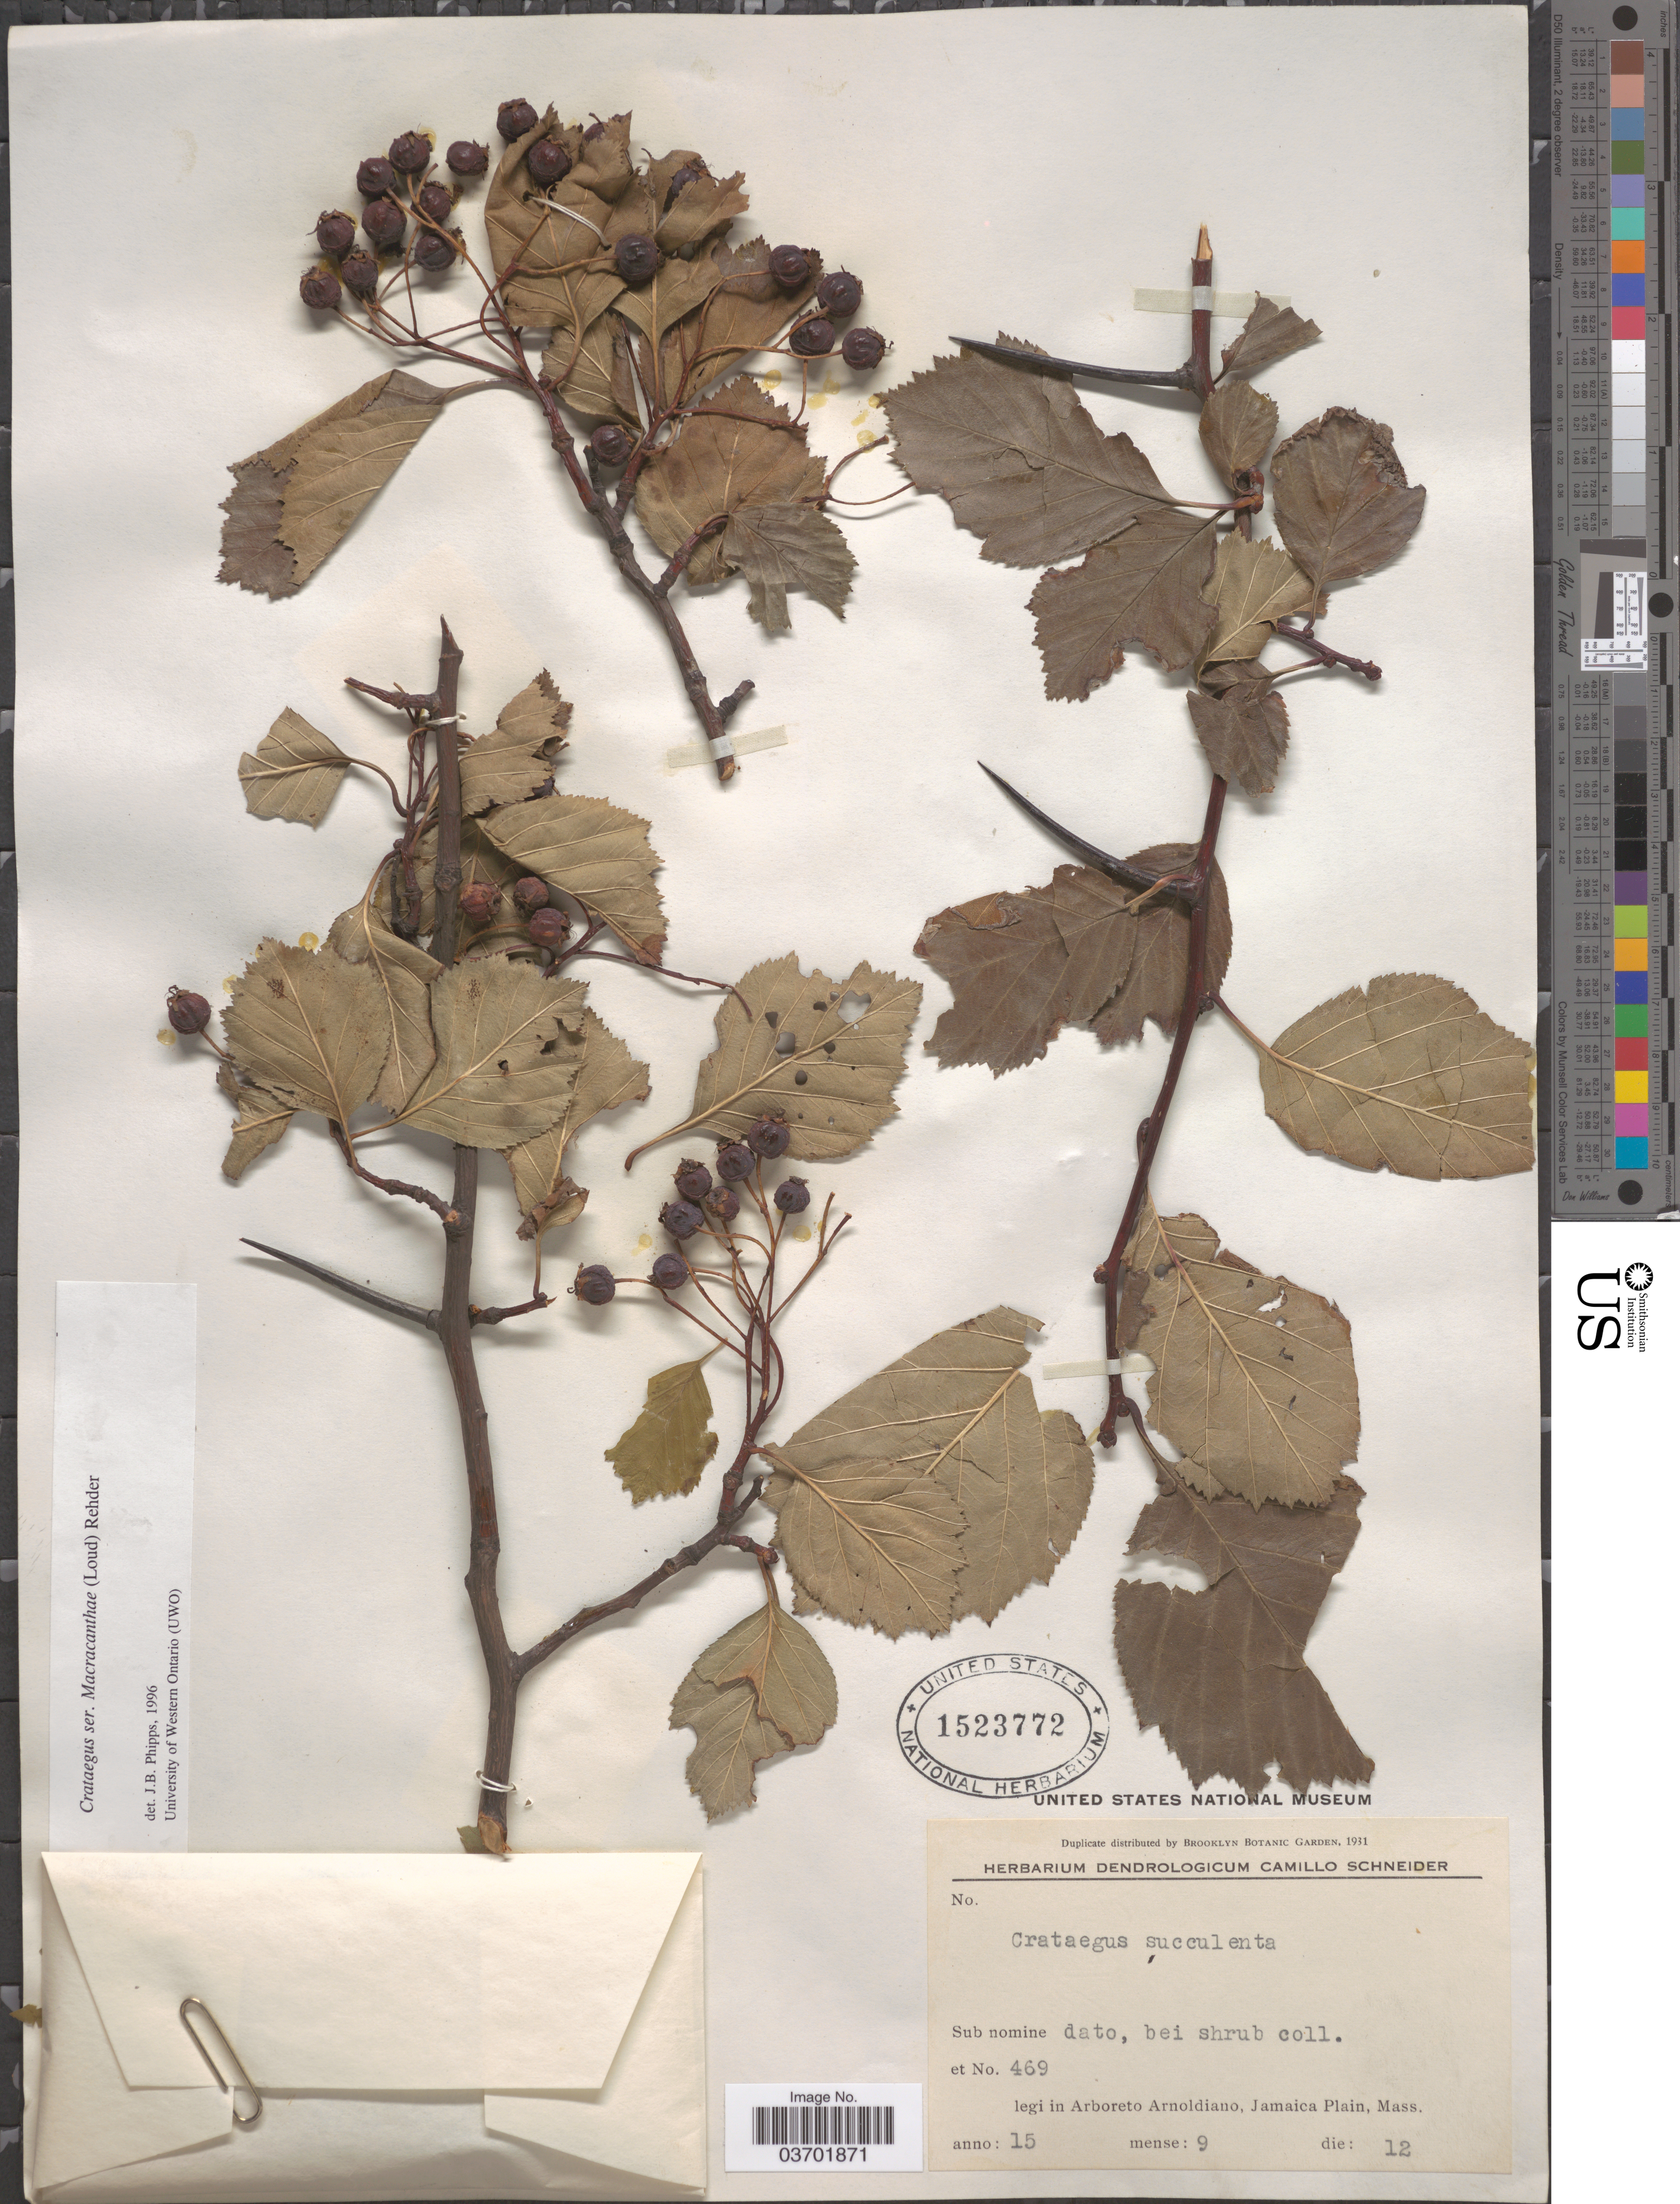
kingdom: Plantae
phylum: Tracheophyta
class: Magnoliopsida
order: Rosales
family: Rosaceae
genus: Crataegus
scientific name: Crataegus succulenta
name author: Schrad. ex Link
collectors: ex herb. Dendrologicum C. Schneider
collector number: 469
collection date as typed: Transcribed d/m/y: 12/9/15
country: United States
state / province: Massachusetts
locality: Arboreto Arnoldiano, Jamaica Plain.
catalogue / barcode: US 1523772